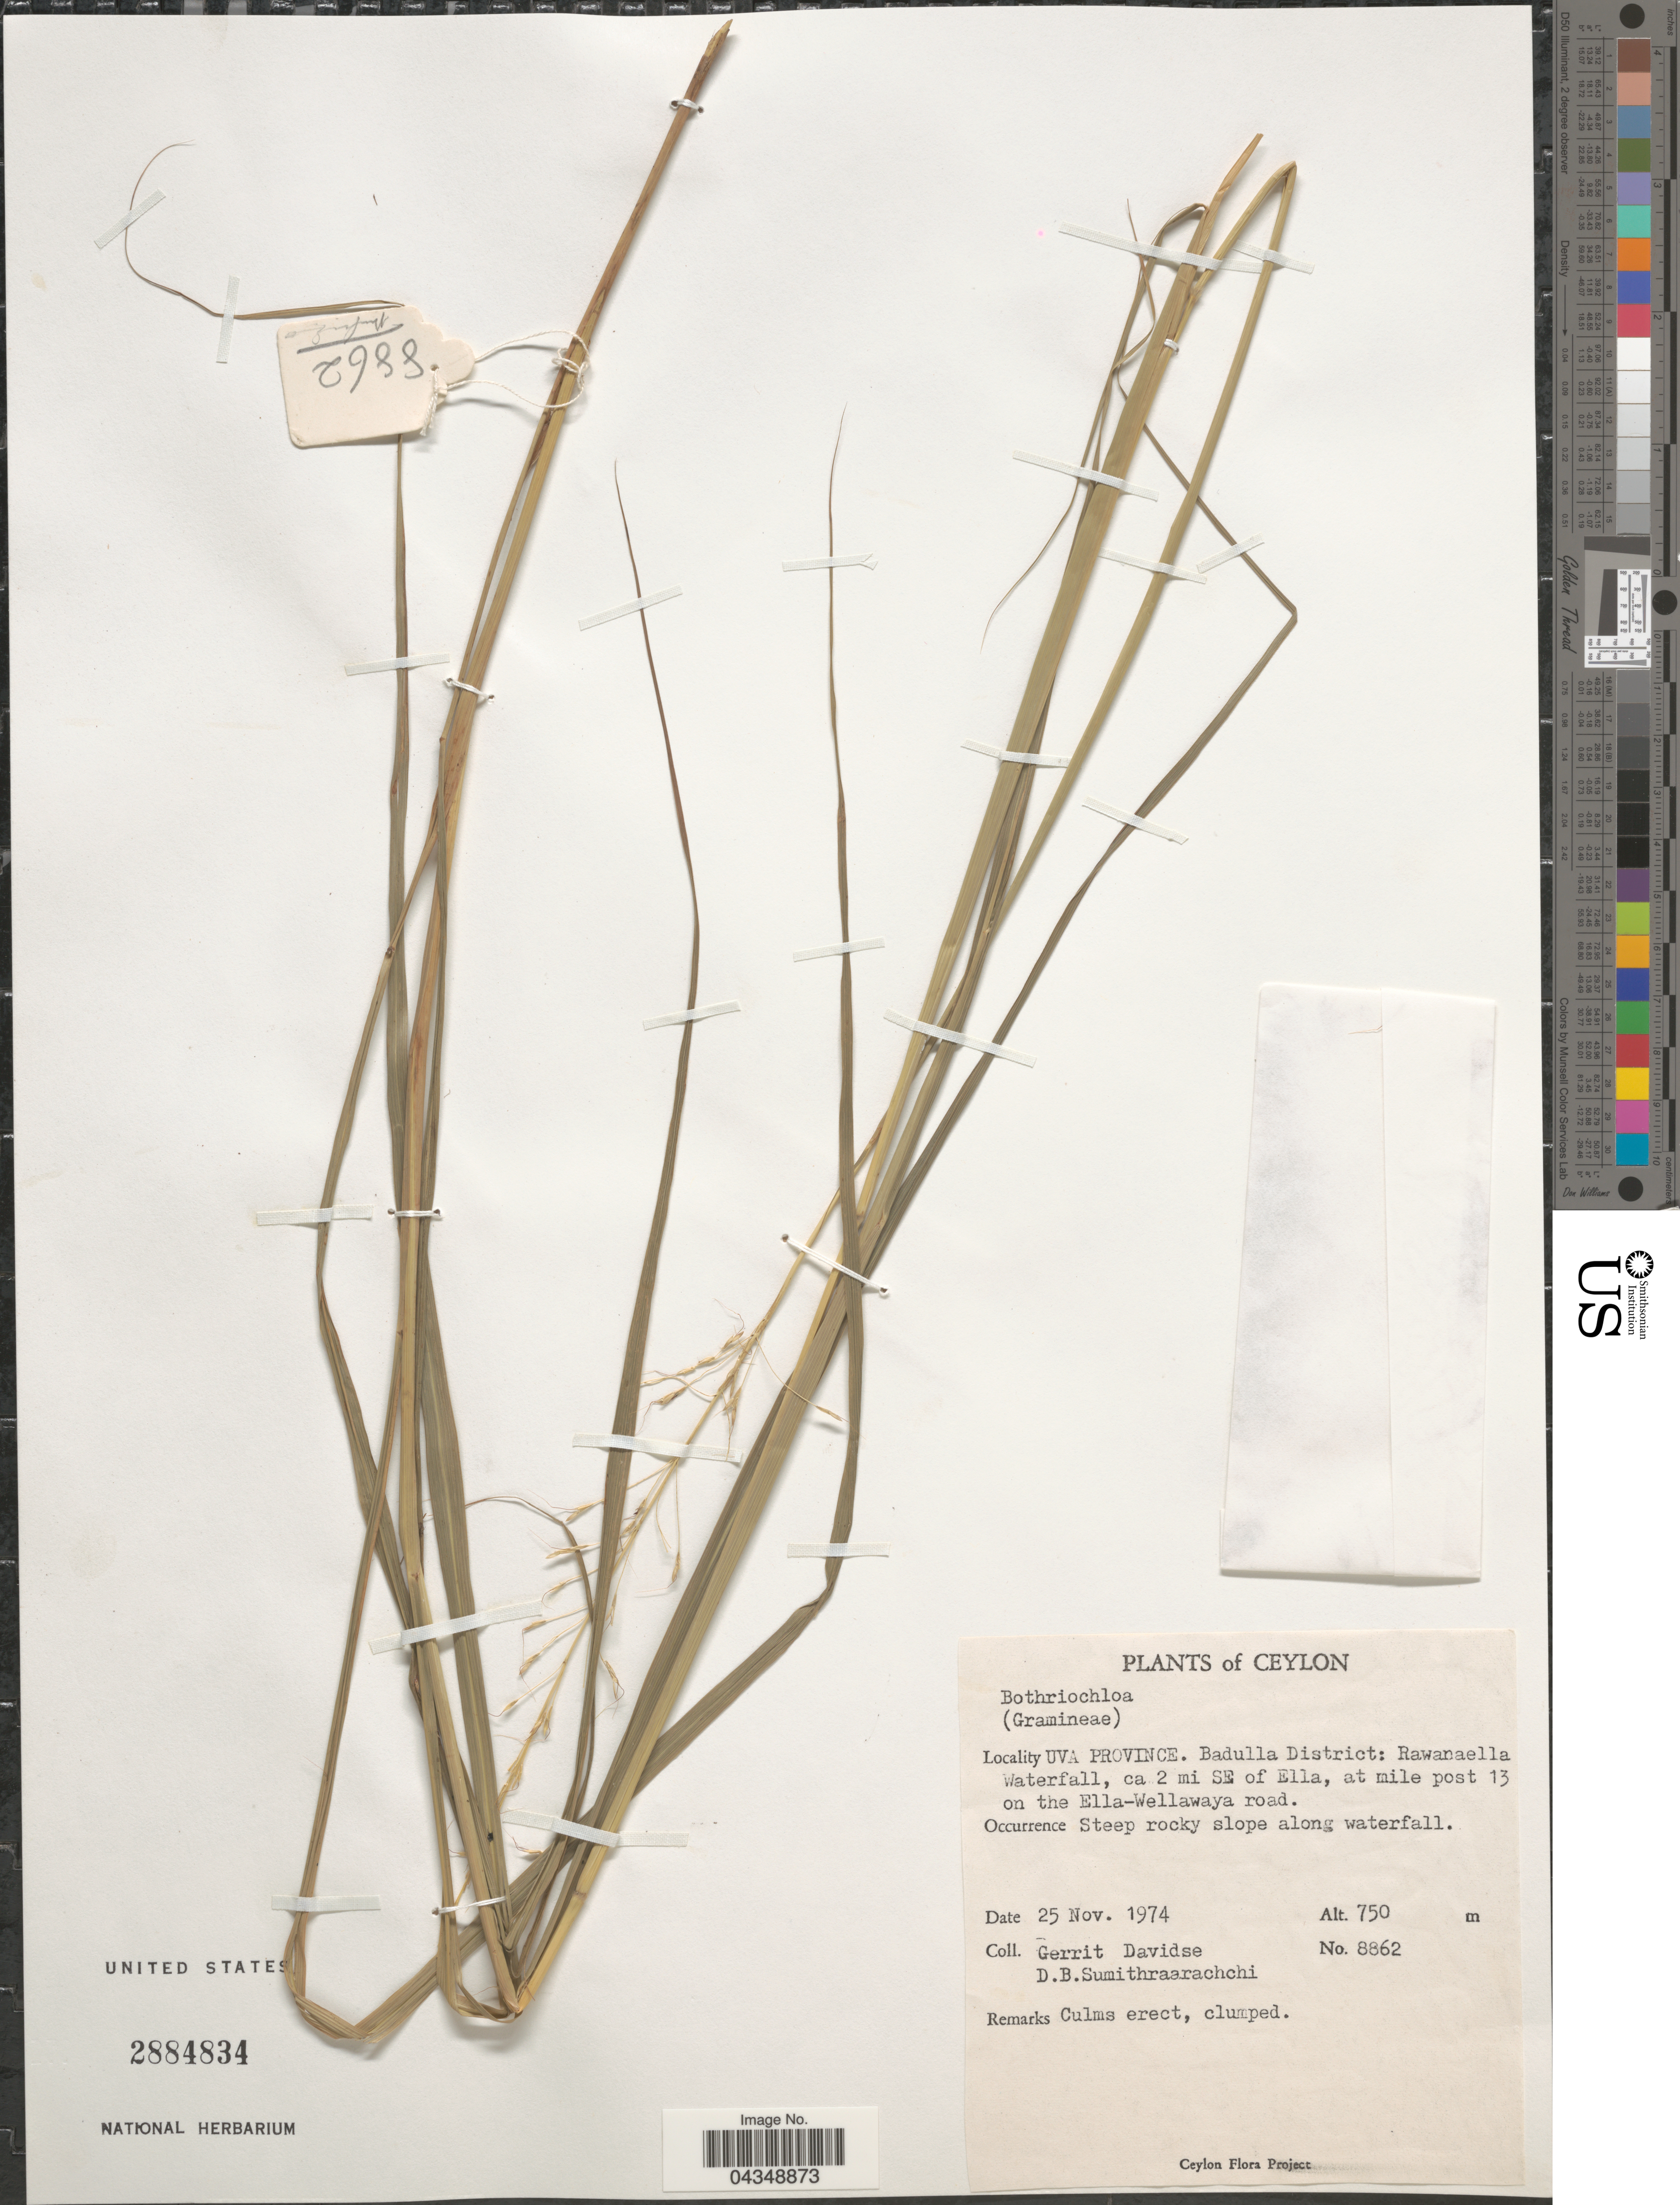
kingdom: Plantae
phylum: Tracheophyta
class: Liliopsida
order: Poales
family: Poaceae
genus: Bothriochloa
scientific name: Bothriochloa sp.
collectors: G. Davidse & D. B. Sumithraarachchi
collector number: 8862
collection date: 1974-11-25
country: Sri Lanka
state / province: Uva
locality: Ceylon. Badulla District: Rawanaella Waterfall, ca 3 mi SE of Ella, at mile post 13 on the Ella-Wellawaya road.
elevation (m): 750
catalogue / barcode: US 2884834